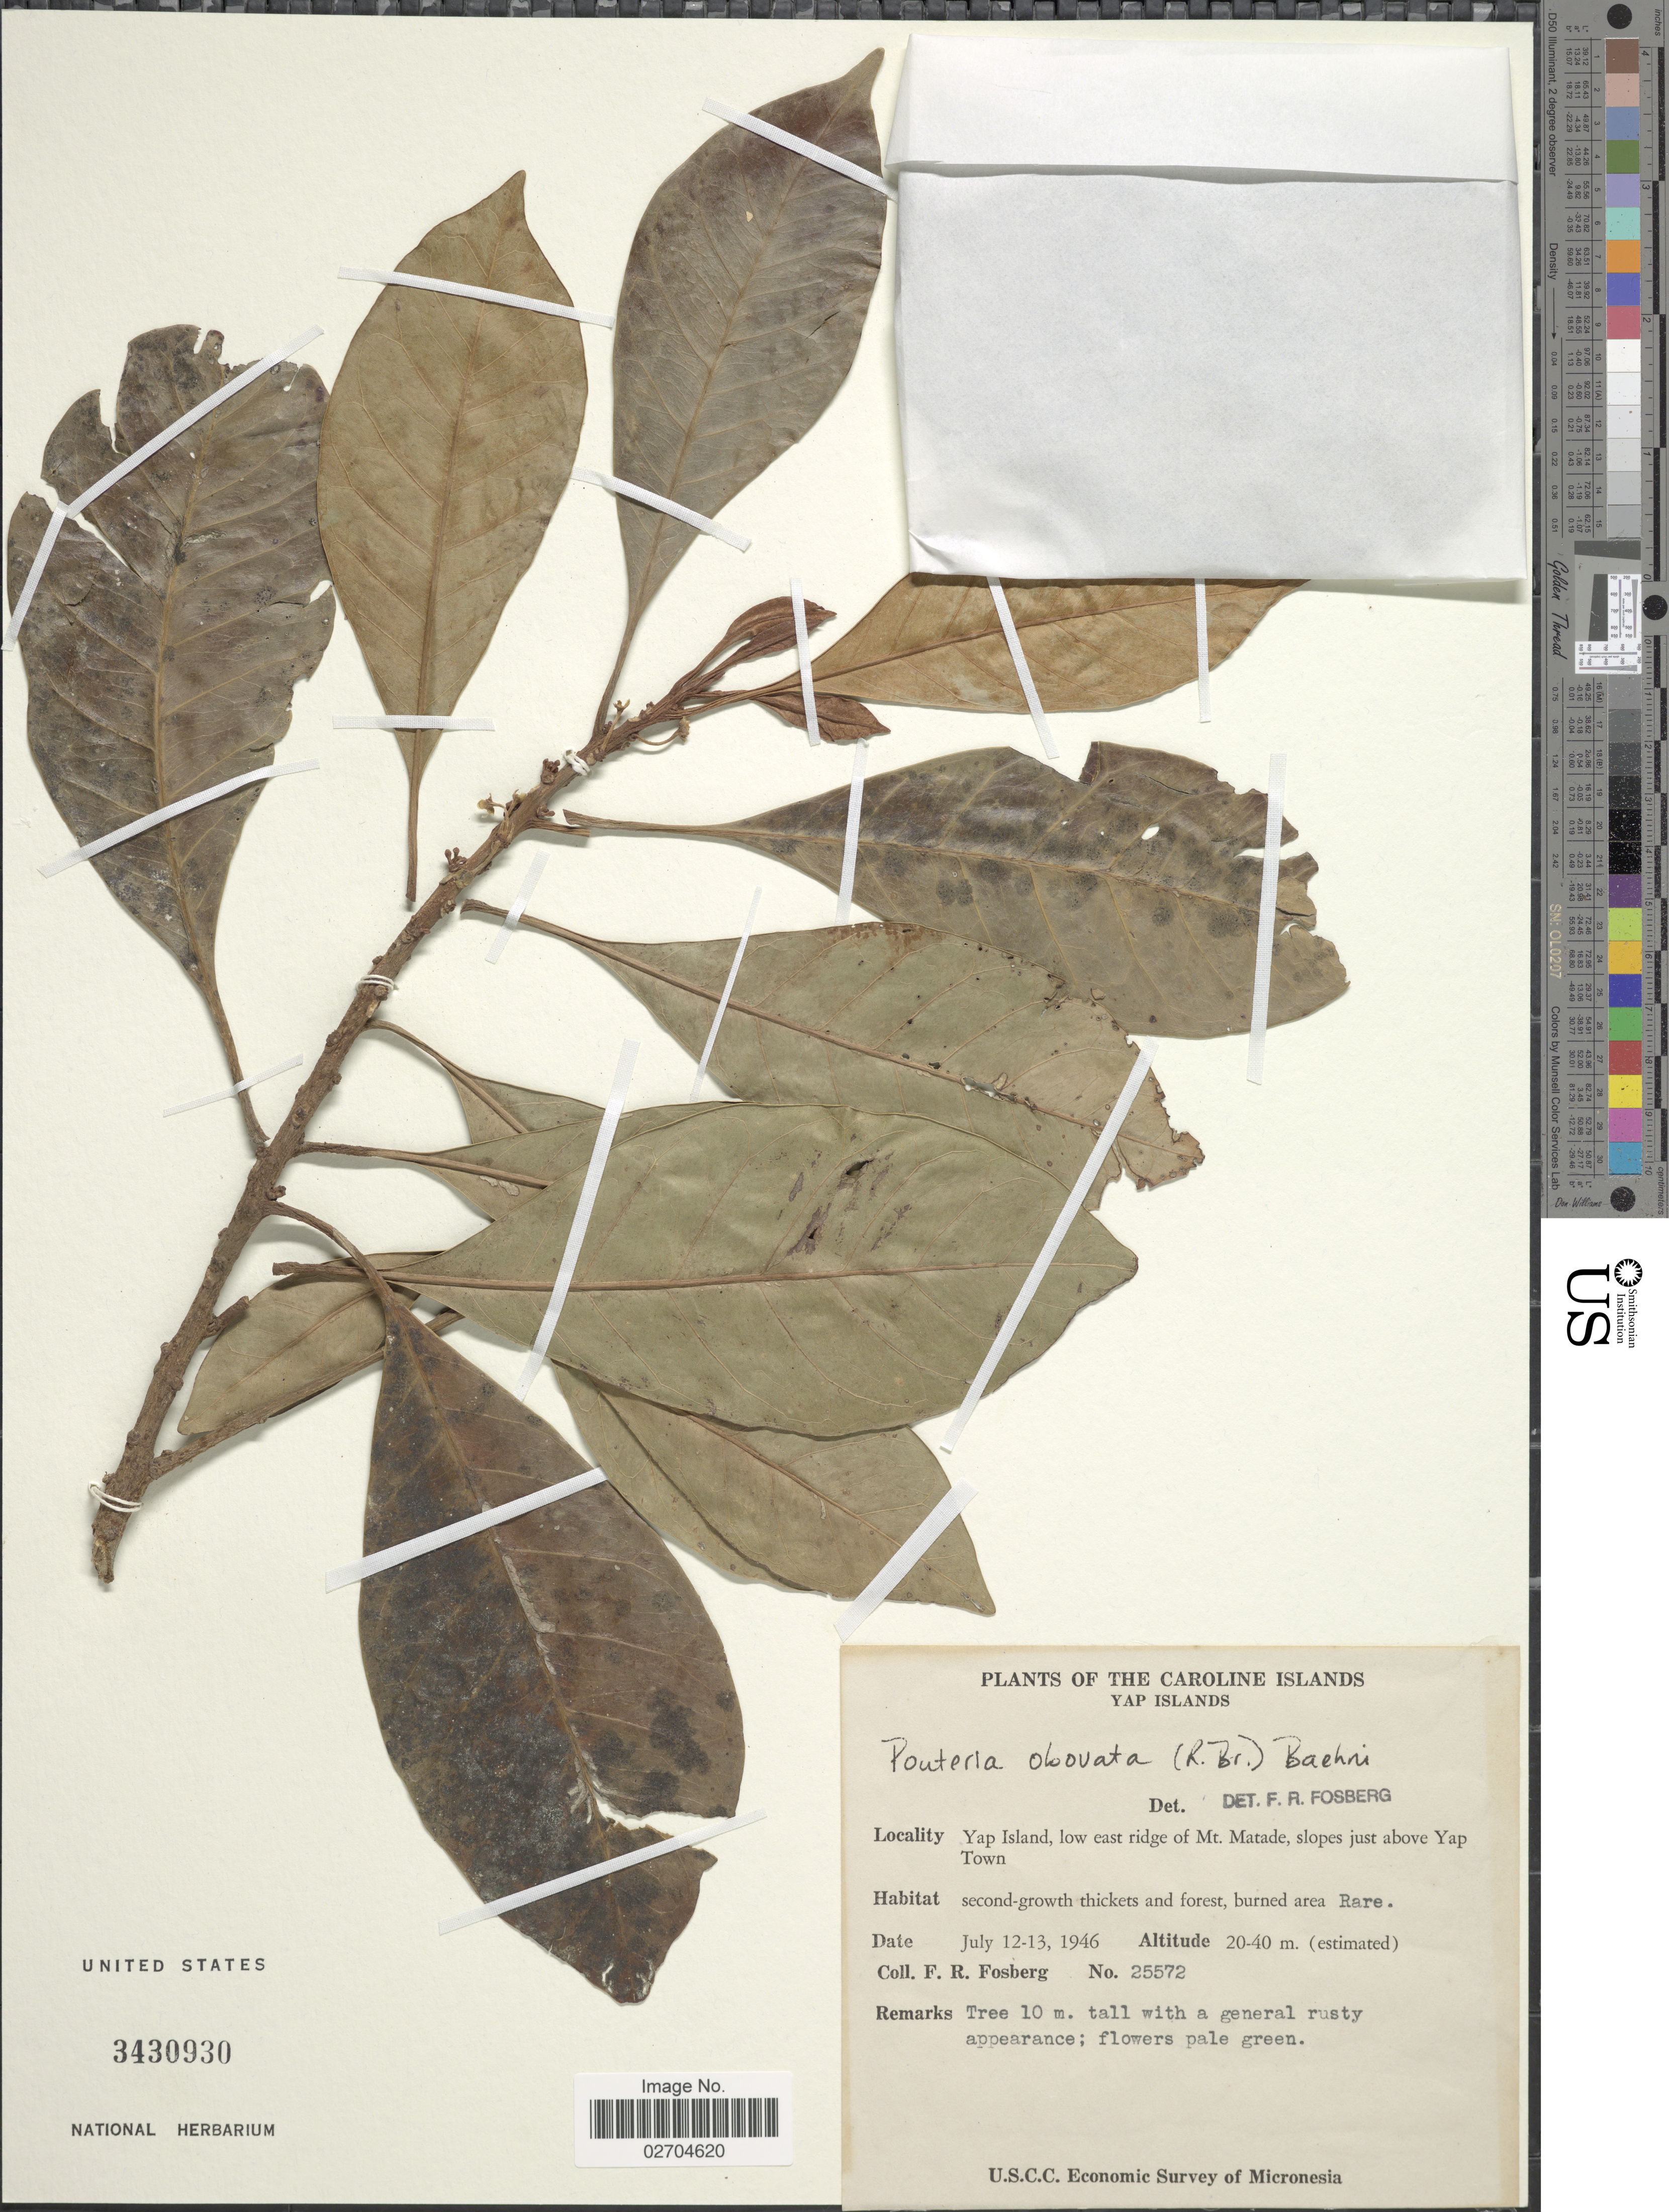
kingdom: Plantae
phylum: Tracheophyta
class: Magnoliopsida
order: Ericales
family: Sapotaceae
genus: Planchonella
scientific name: Planchonella obovata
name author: (R. Br.) Pierre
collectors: F. R. Fosberg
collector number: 25572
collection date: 1946-07-12/1946-07-13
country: Micronesia, Federated States of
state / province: Yap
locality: Caroline Islands. Yap Islands. Yap Island. low east ridge of Mt. Matade, slopes just above Yap Town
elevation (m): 20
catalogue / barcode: US 3430930